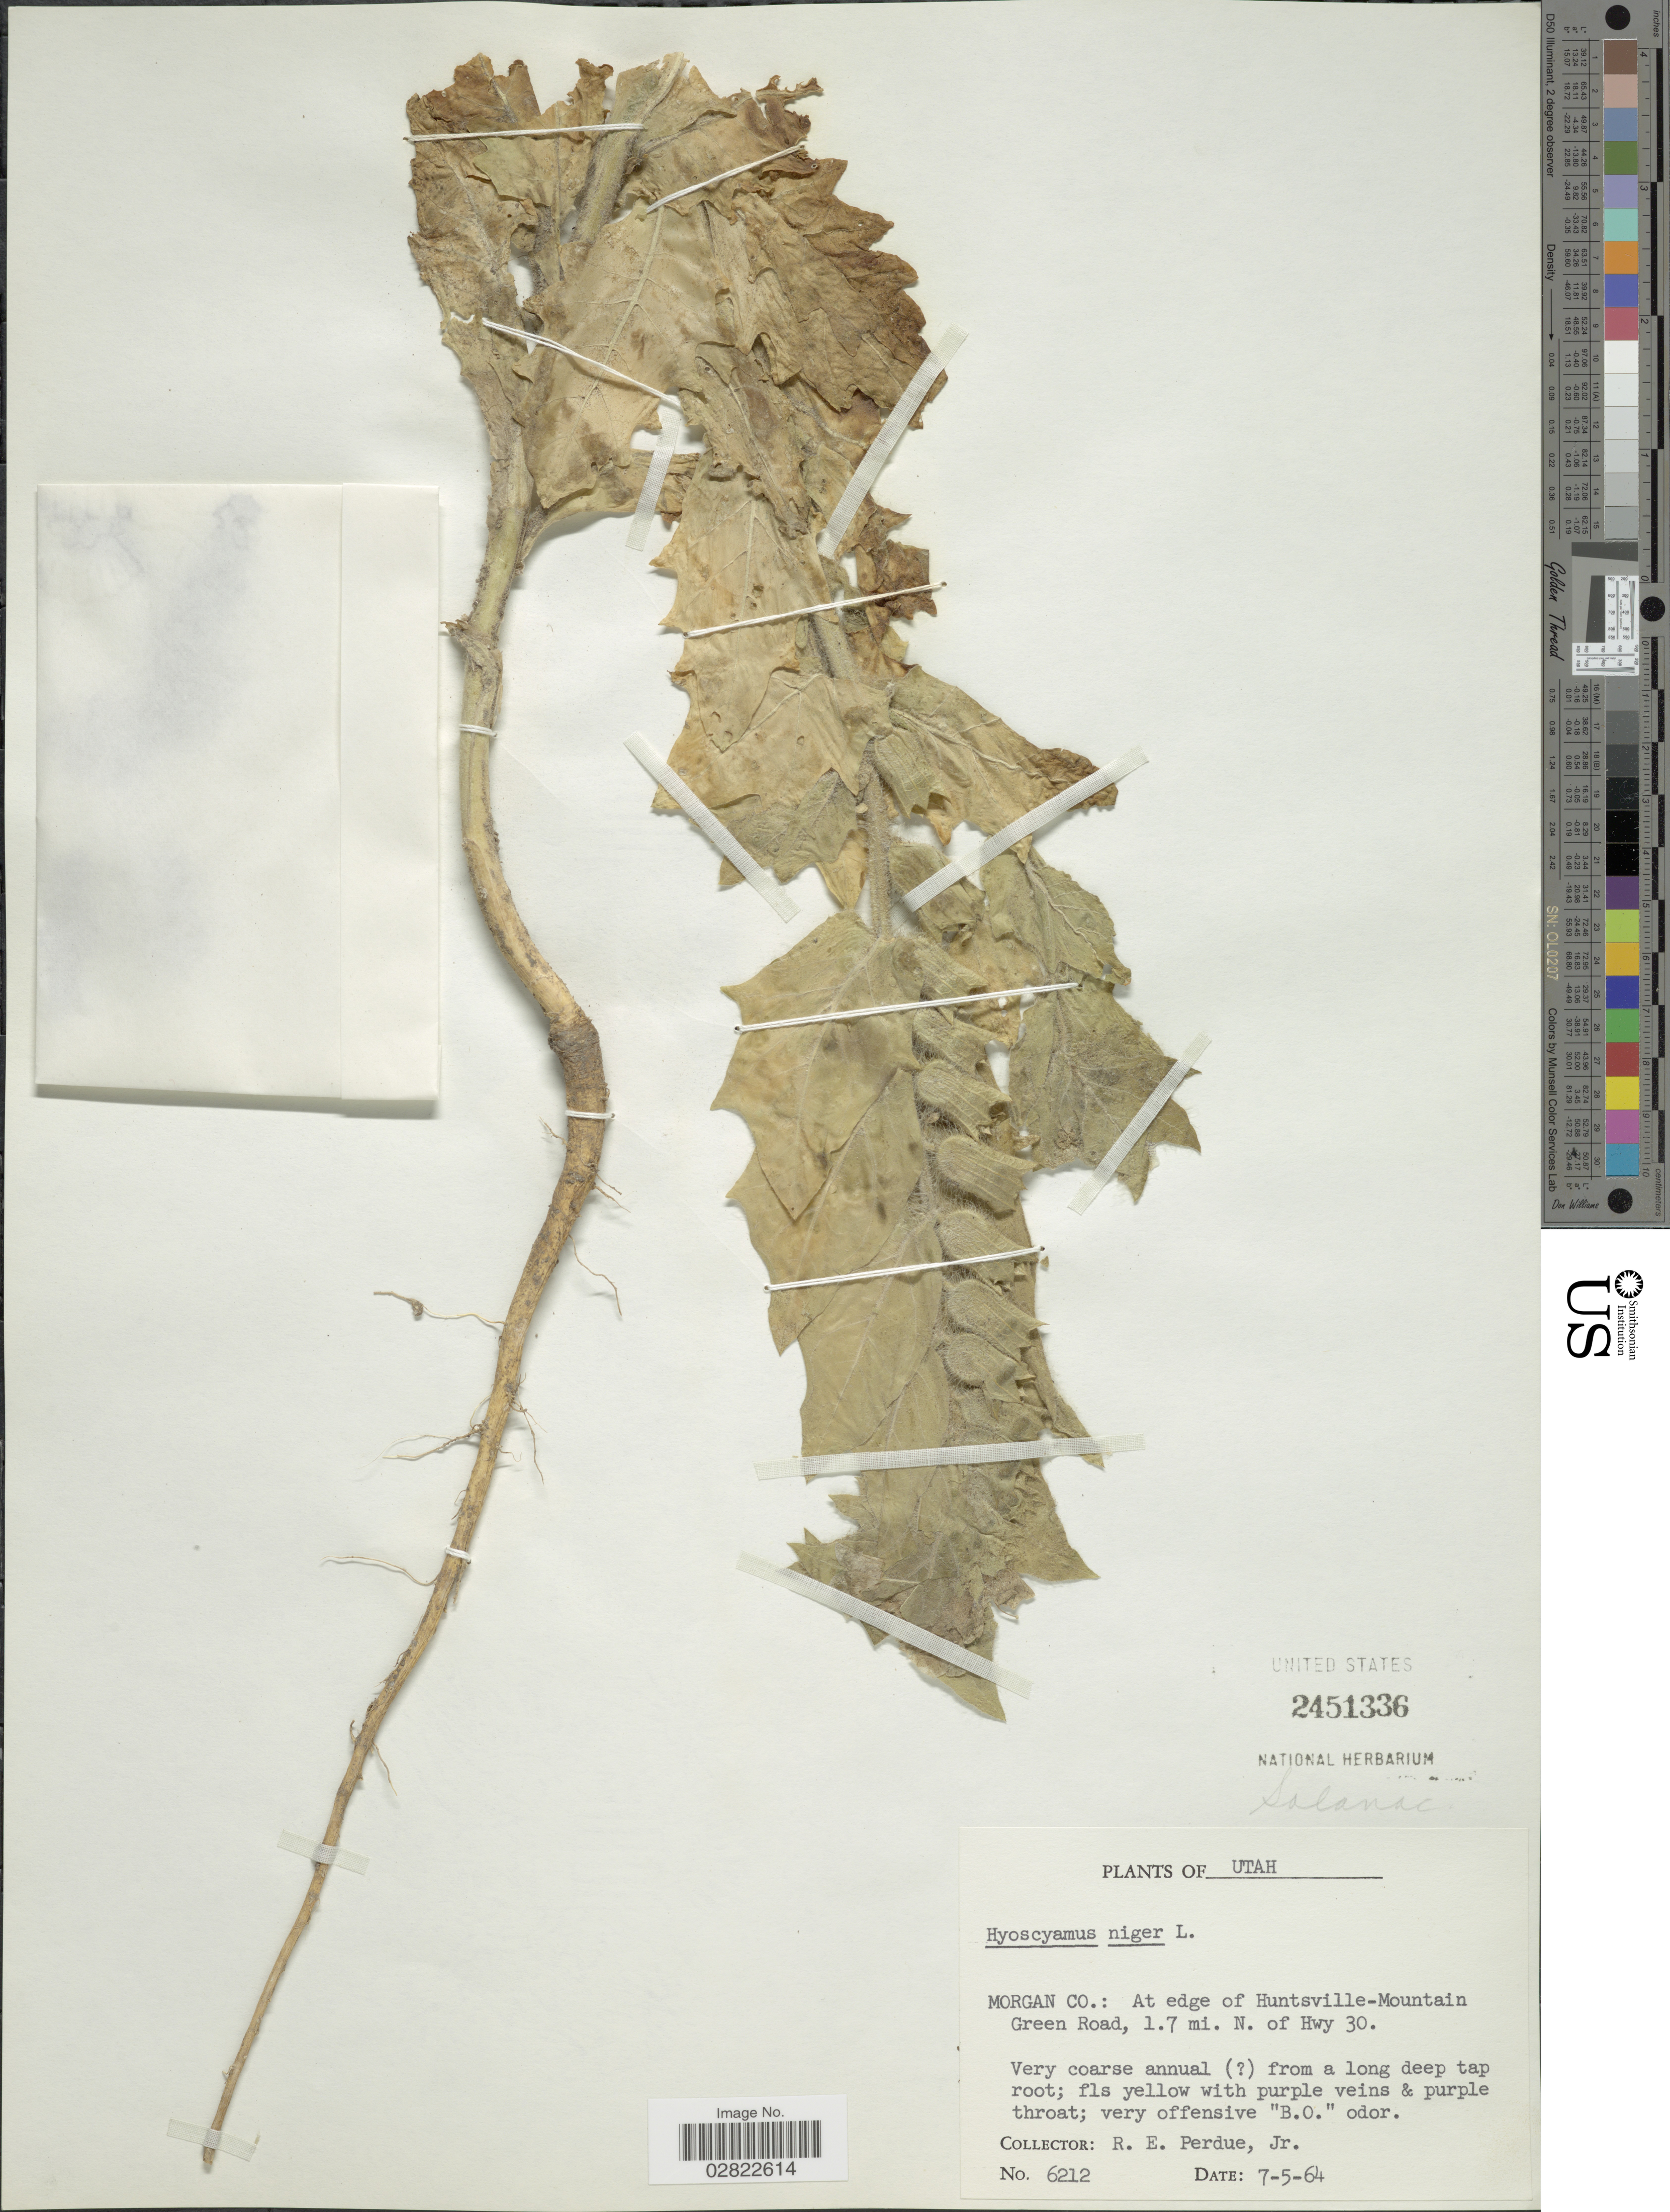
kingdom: Plantae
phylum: Tracheophyta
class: Magnoliopsida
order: Solanales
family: Solanaceae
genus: Hyoscyamus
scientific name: Hyoscyamus niger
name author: L.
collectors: R. E. Perdue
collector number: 6212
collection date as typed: Transcribed d/m/y: 7/5/64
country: United States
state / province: Utah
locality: Morgan Co., At edge of Huntsville-Mountain Green Road, 1.7 mi. N. of Hwy 30.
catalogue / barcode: US 2451336